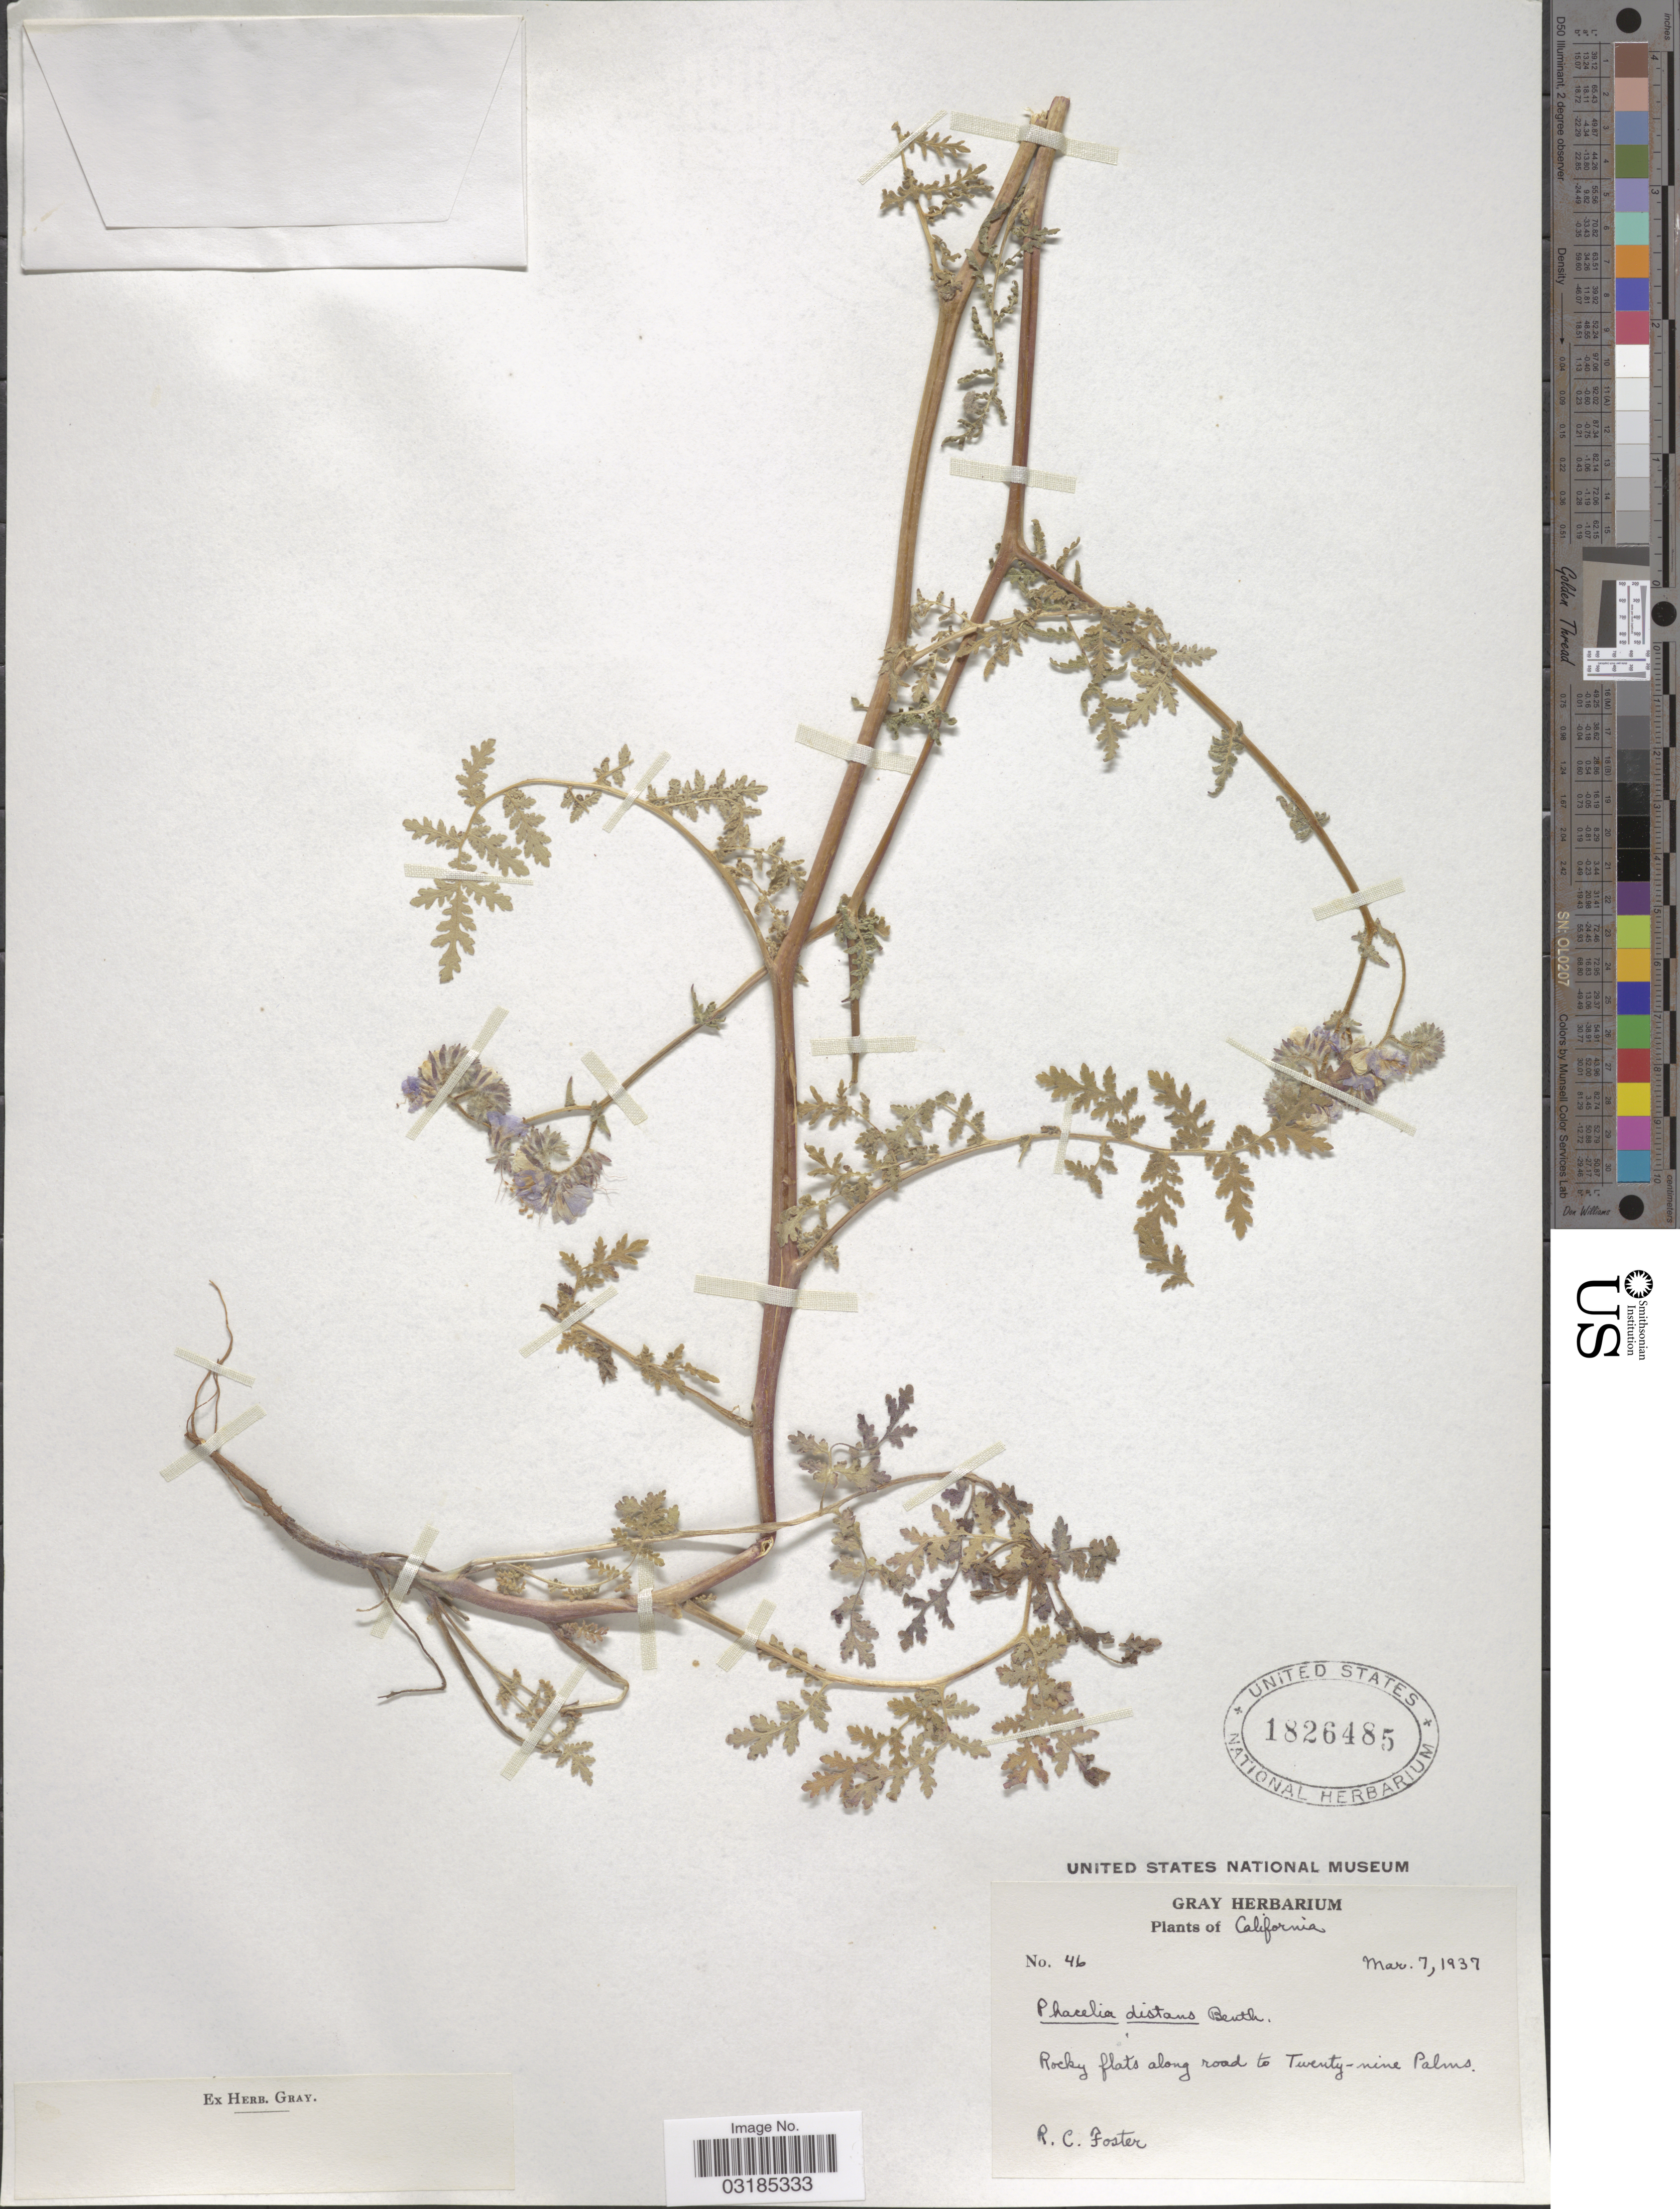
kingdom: Plantae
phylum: Tracheophyta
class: Magnoliopsida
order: Boraginales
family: Hydrophyllaceae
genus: Phacelia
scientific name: Phacelia distans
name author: Benth.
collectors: R. C. Foster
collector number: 46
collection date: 1937-03-07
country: United States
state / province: California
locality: Rocky flats along road to Twenty- nine Palms.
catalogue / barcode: US 1826485